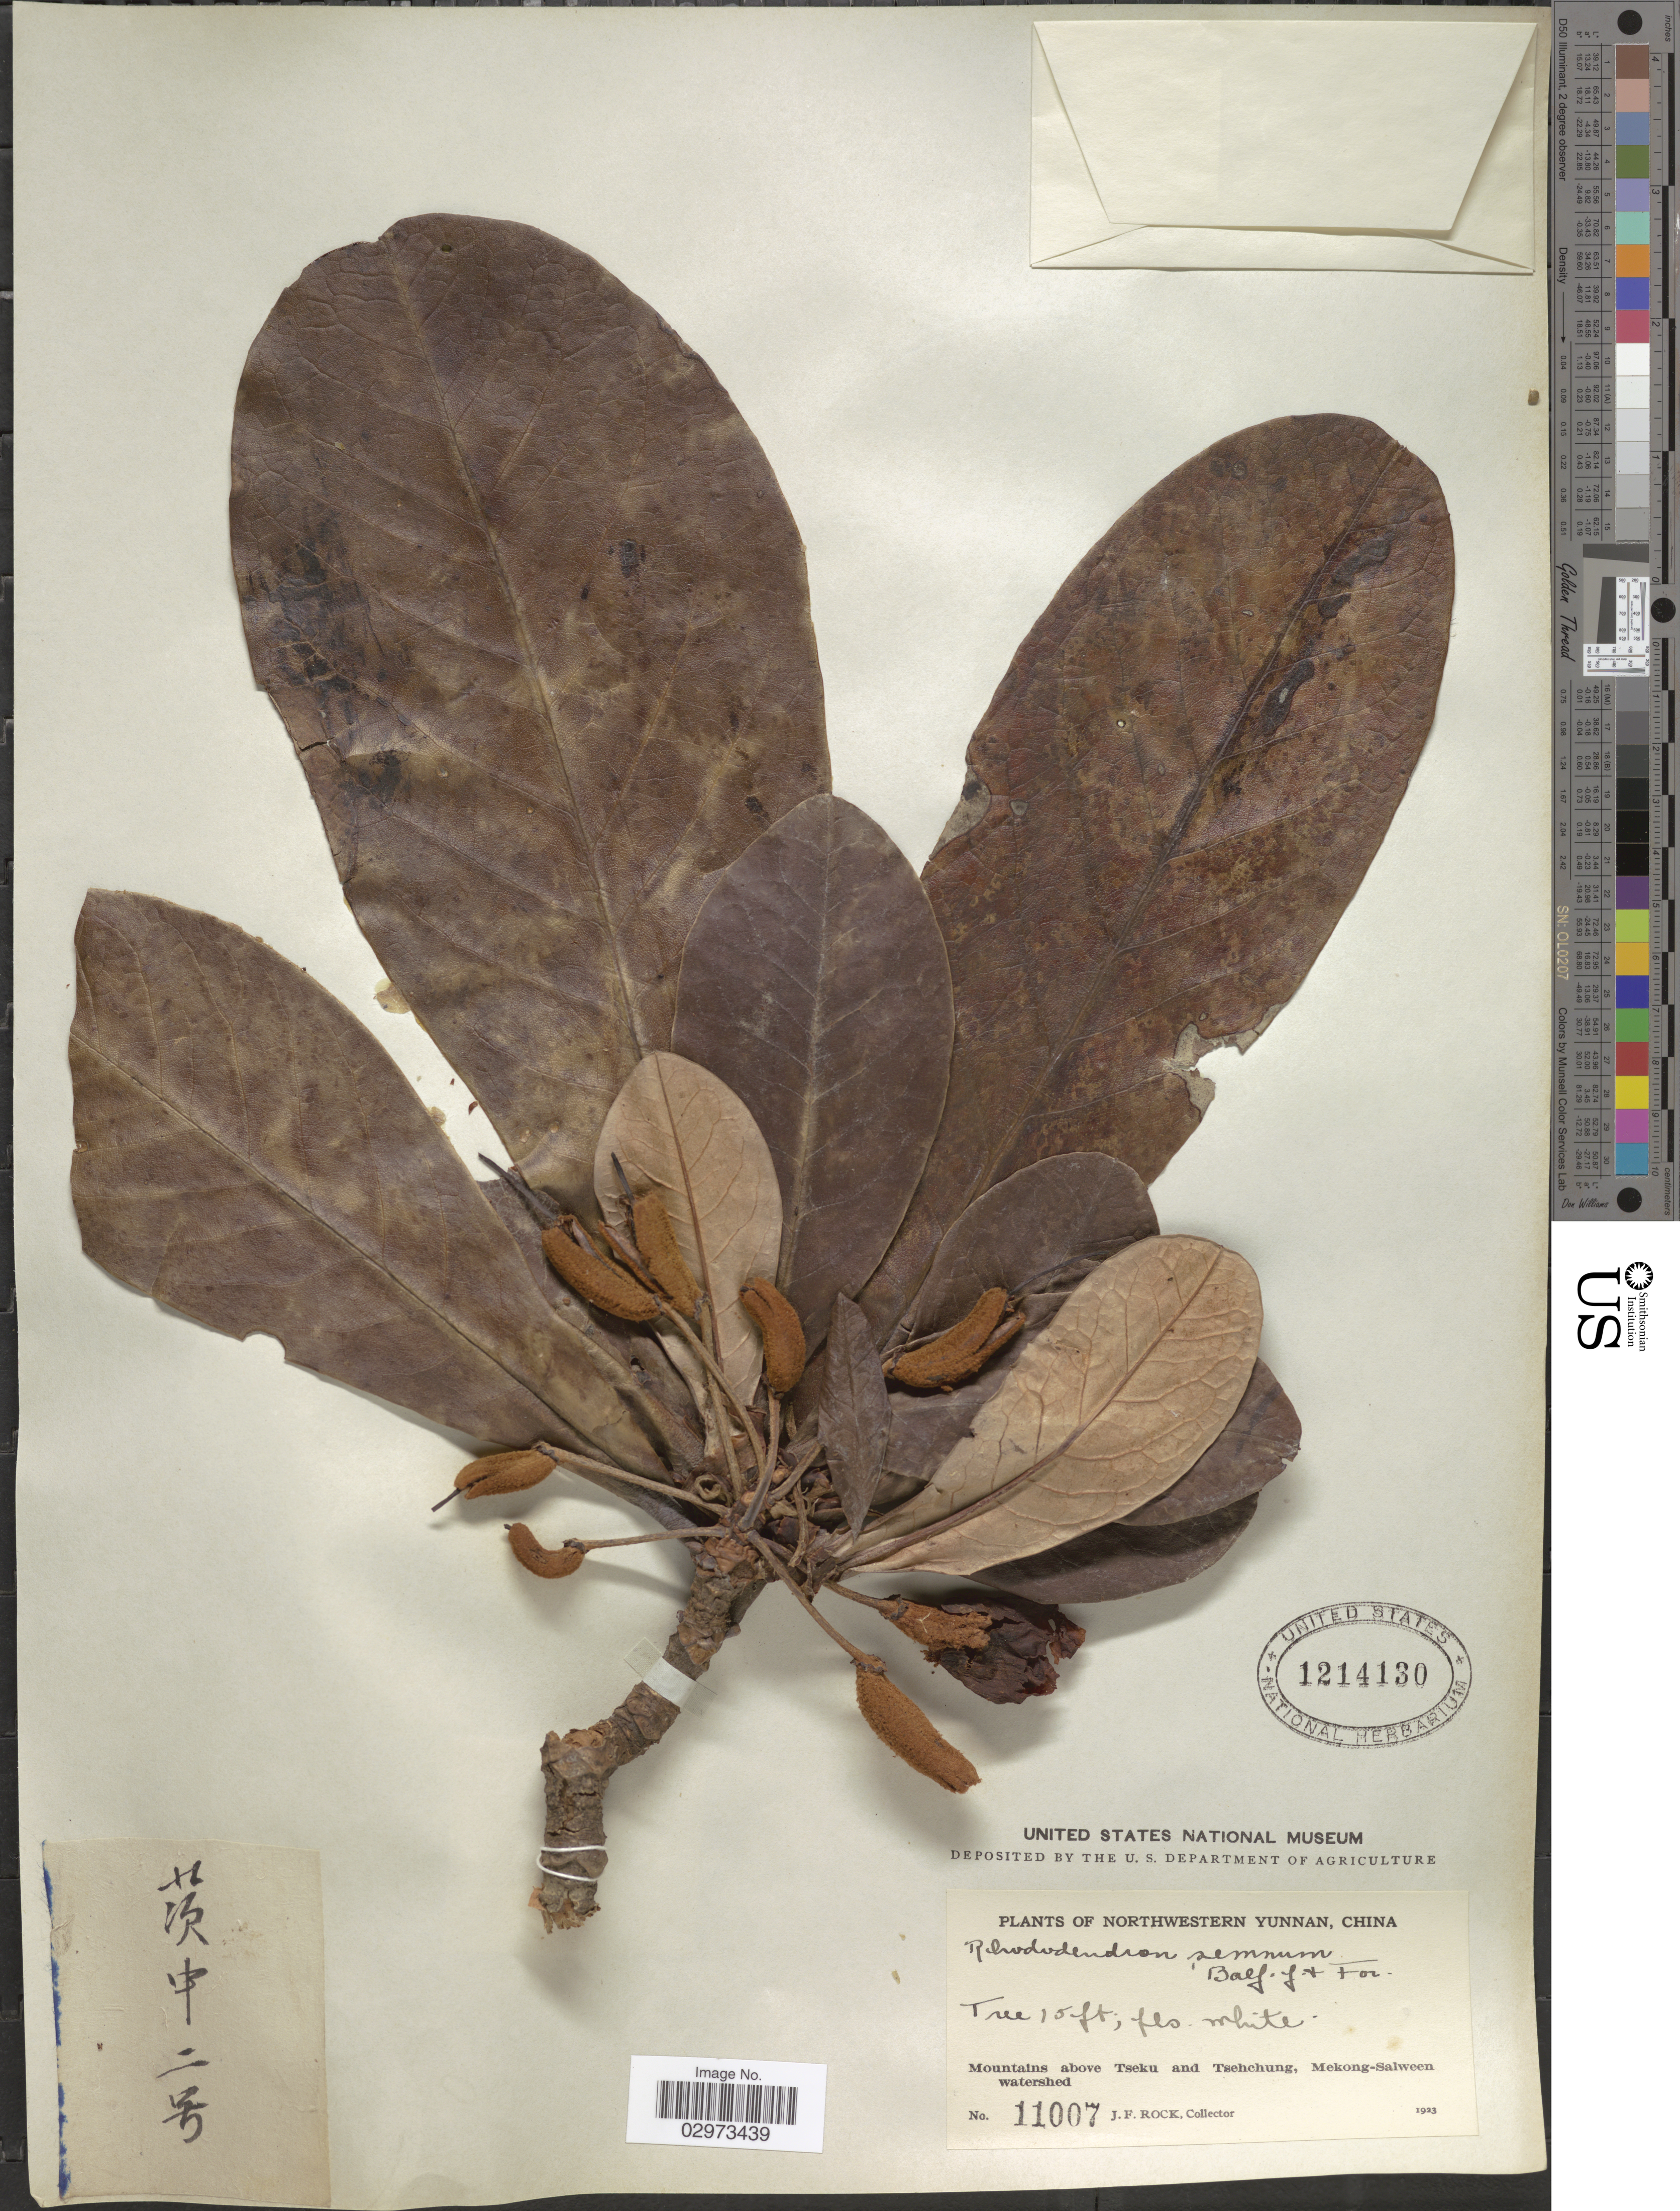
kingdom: Plantae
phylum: Tracheophyta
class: Magnoliopsida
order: Ericales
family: Ericaceae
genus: Rhododendron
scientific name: Rhododendron semnum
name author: Balf. f. & W.W. Sm.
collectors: J. Rock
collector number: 11007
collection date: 1923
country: China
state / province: Yunnan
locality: Northwestern Yunnan. Mountains above Tseku and Tsehchung, Mekong-Salween watershed.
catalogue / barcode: US 1214130